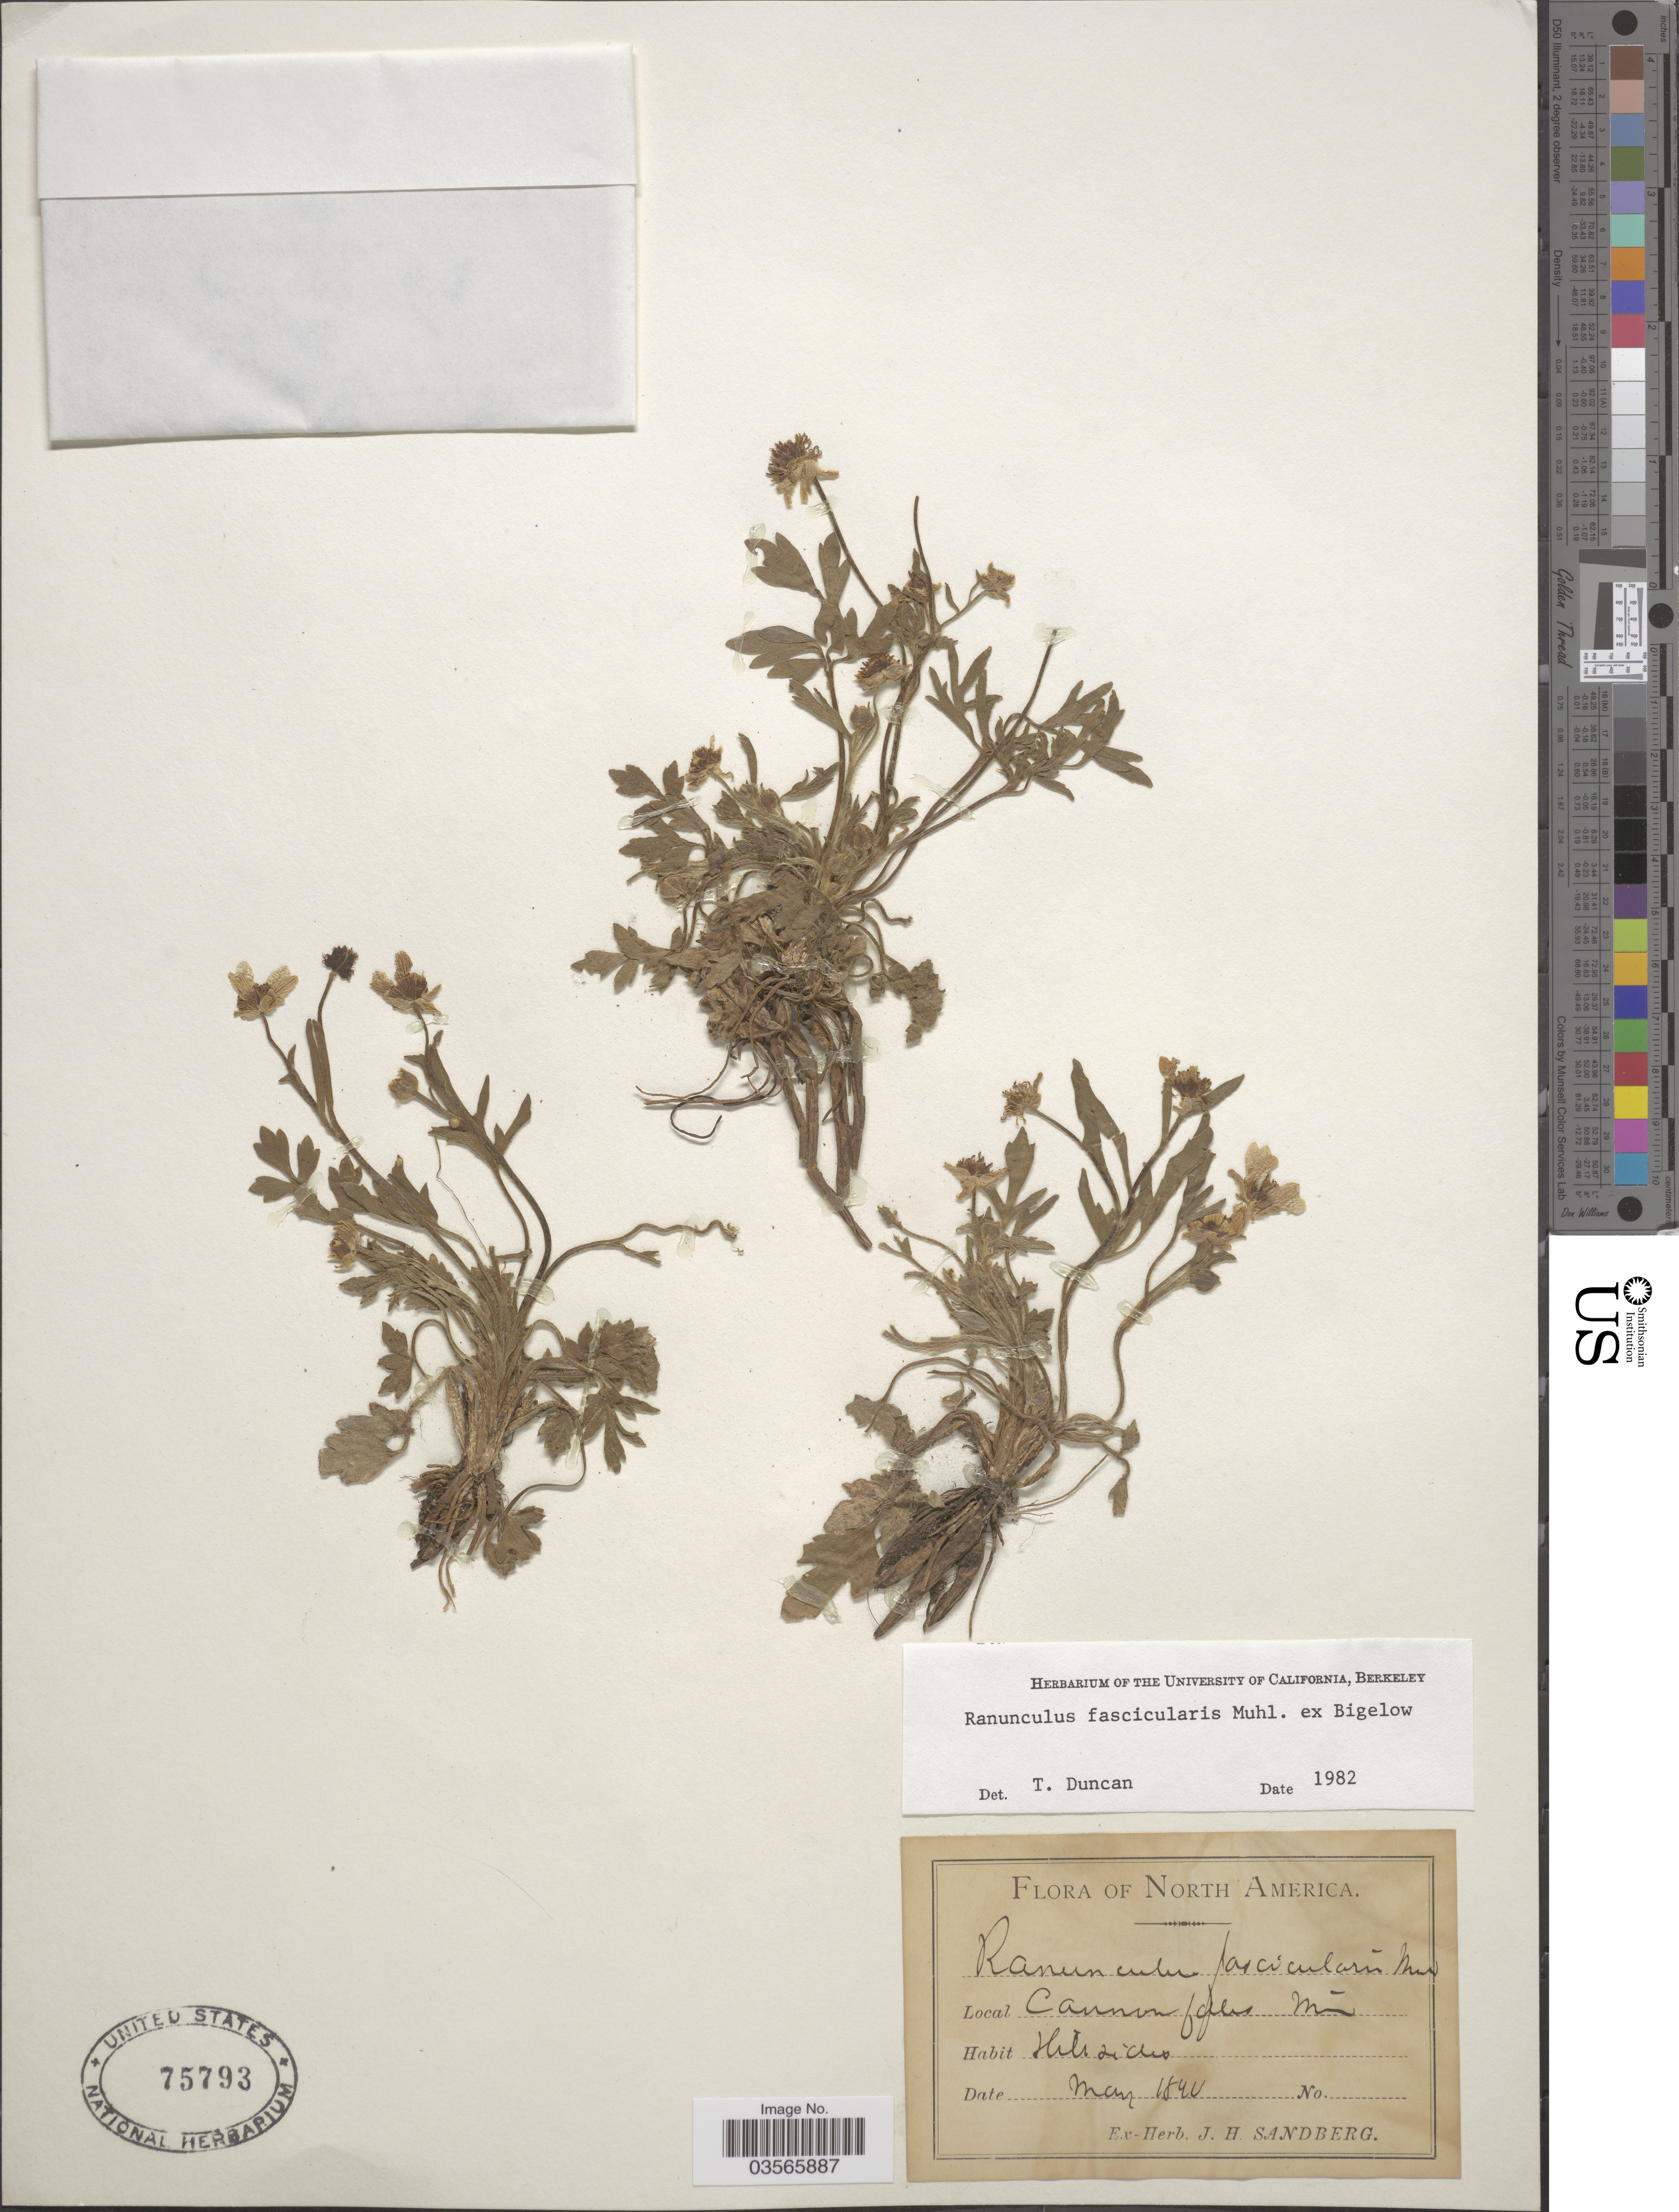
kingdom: Plantae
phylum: Tracheophyta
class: Magnoliopsida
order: Ranunculales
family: Ranunculaceae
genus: Ranunculus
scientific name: Ranunculus fascicularis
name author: Muhl. ex Bigelow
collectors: ex. herb. J. H. Sandberg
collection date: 1890-05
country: United States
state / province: Minnesota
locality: Cannon falls.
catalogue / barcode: US 75793